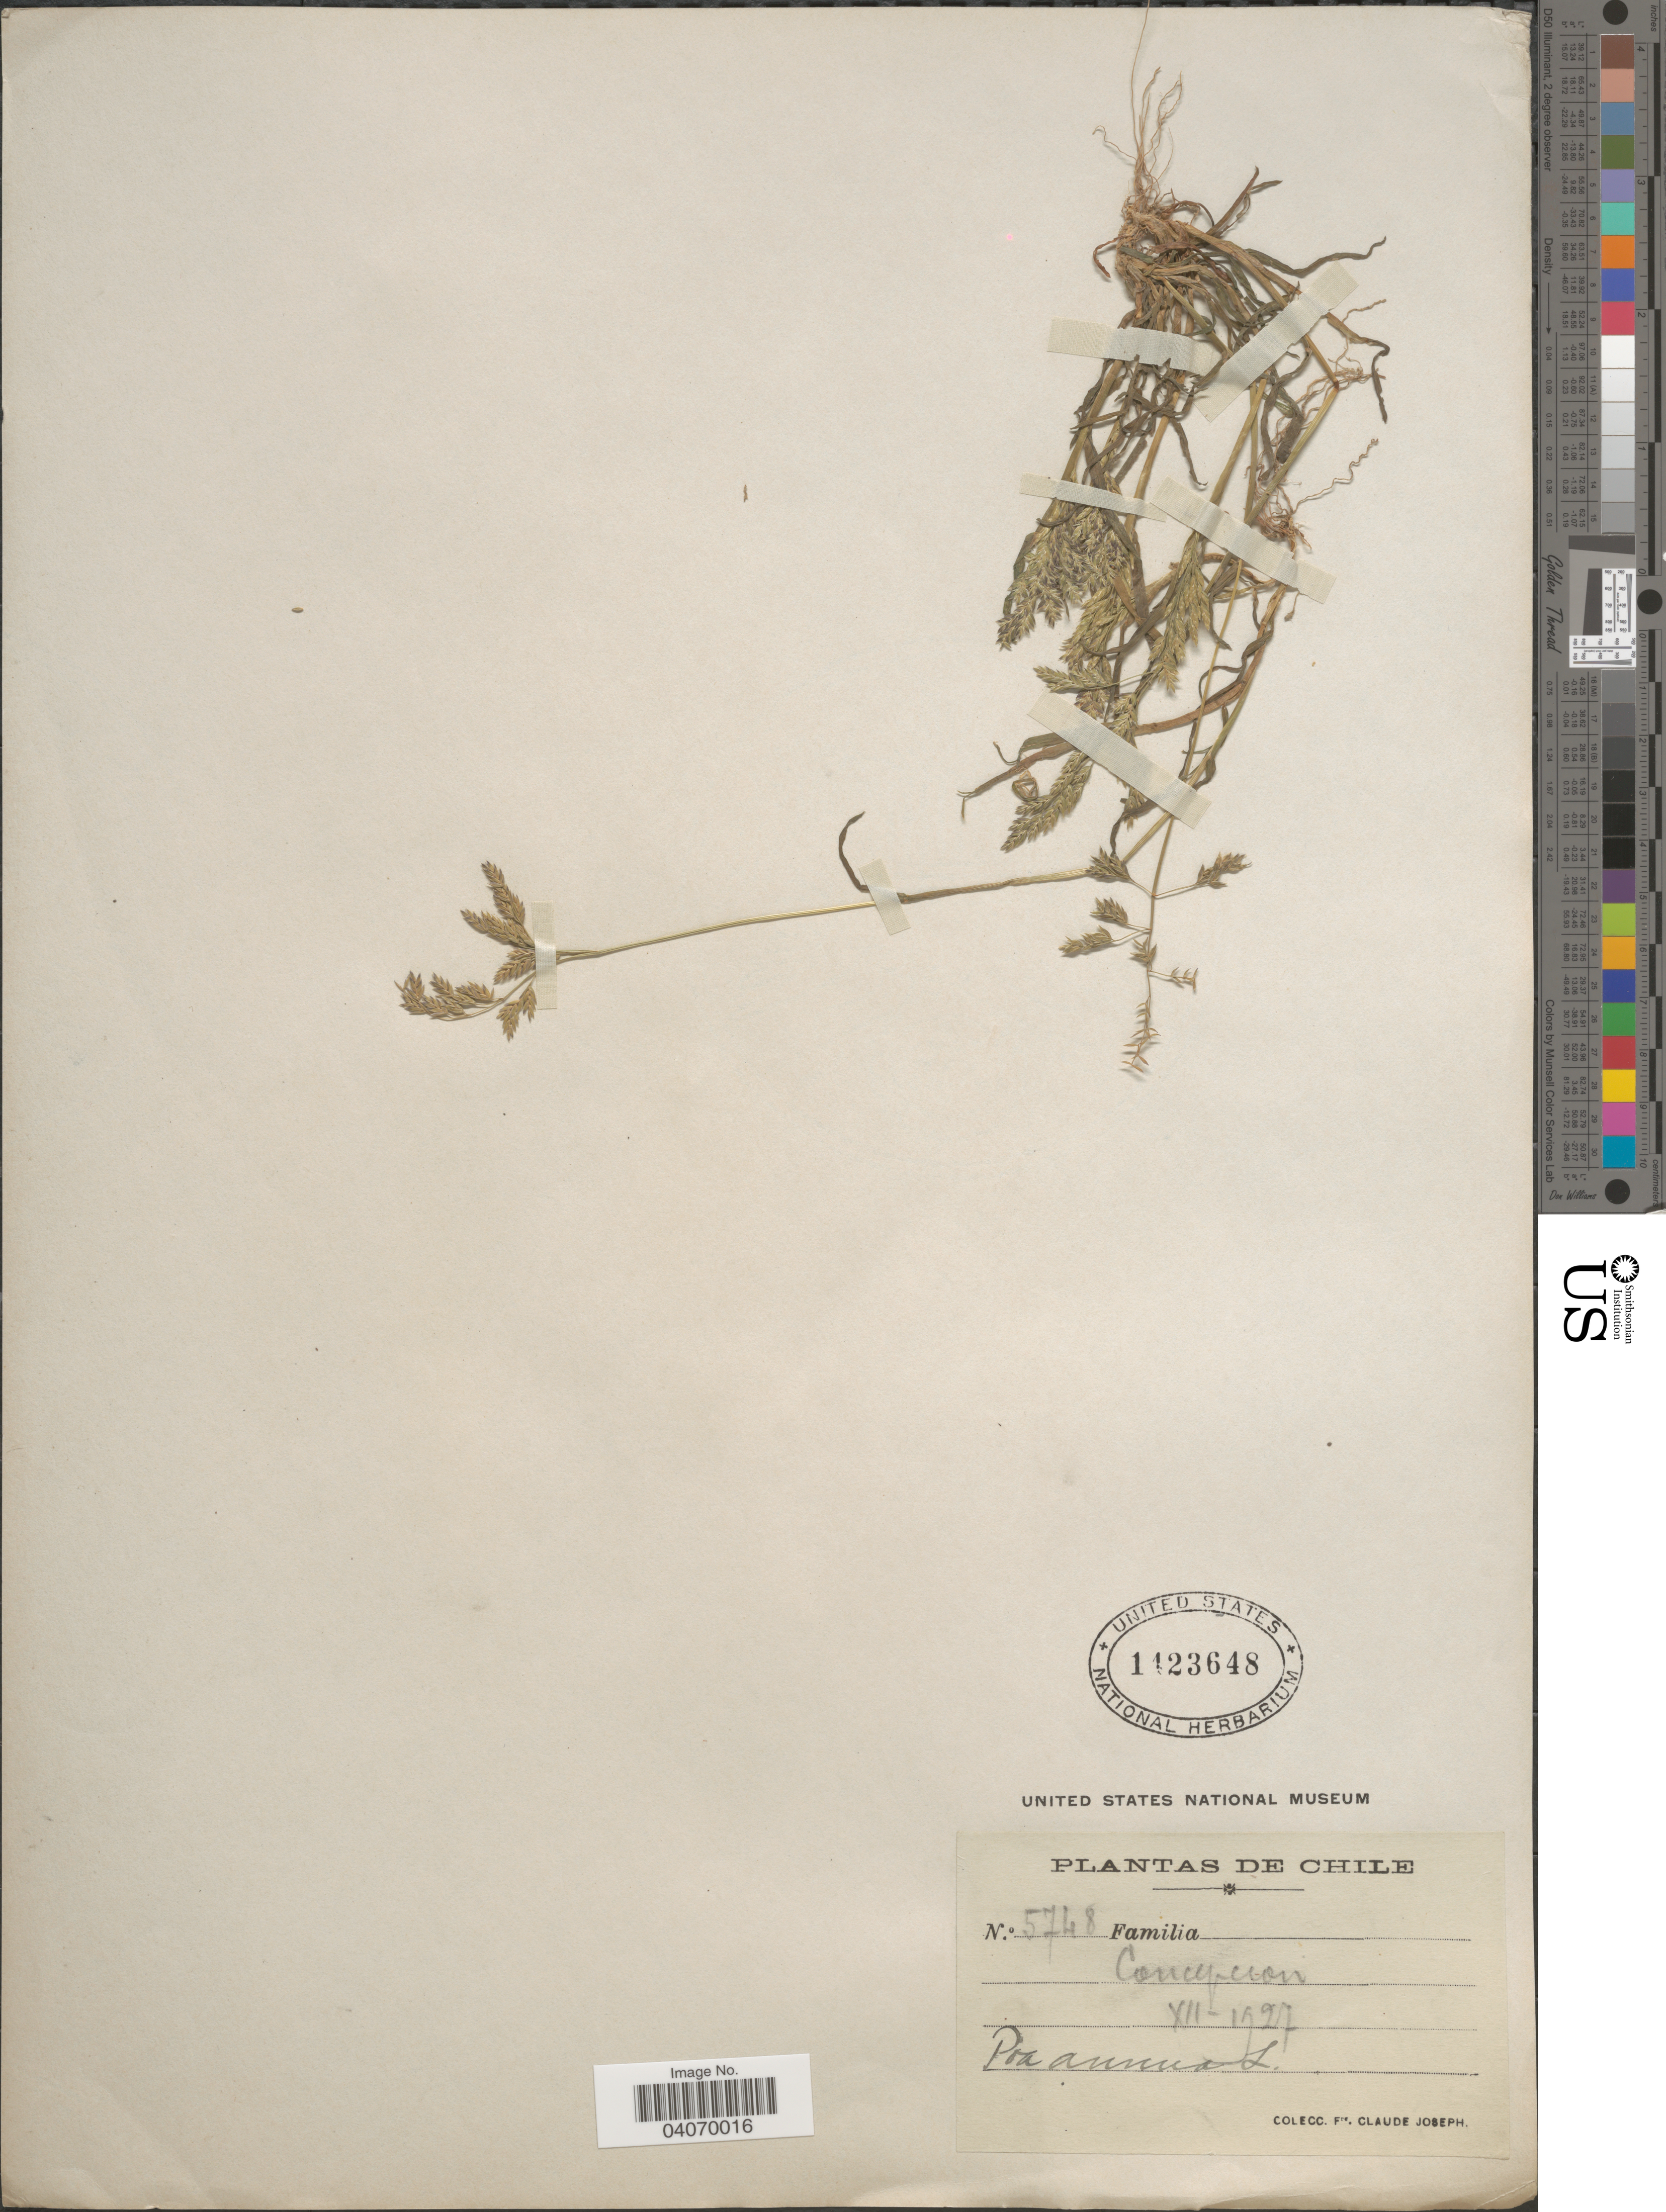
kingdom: Plantae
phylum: Tracheophyta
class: Liliopsida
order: Poales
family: Poaceae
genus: Poa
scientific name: Poa annua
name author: L.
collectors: Bro. Claude-Joseph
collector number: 5748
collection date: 1927-12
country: Chile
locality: Concepcion.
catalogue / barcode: US 1423648